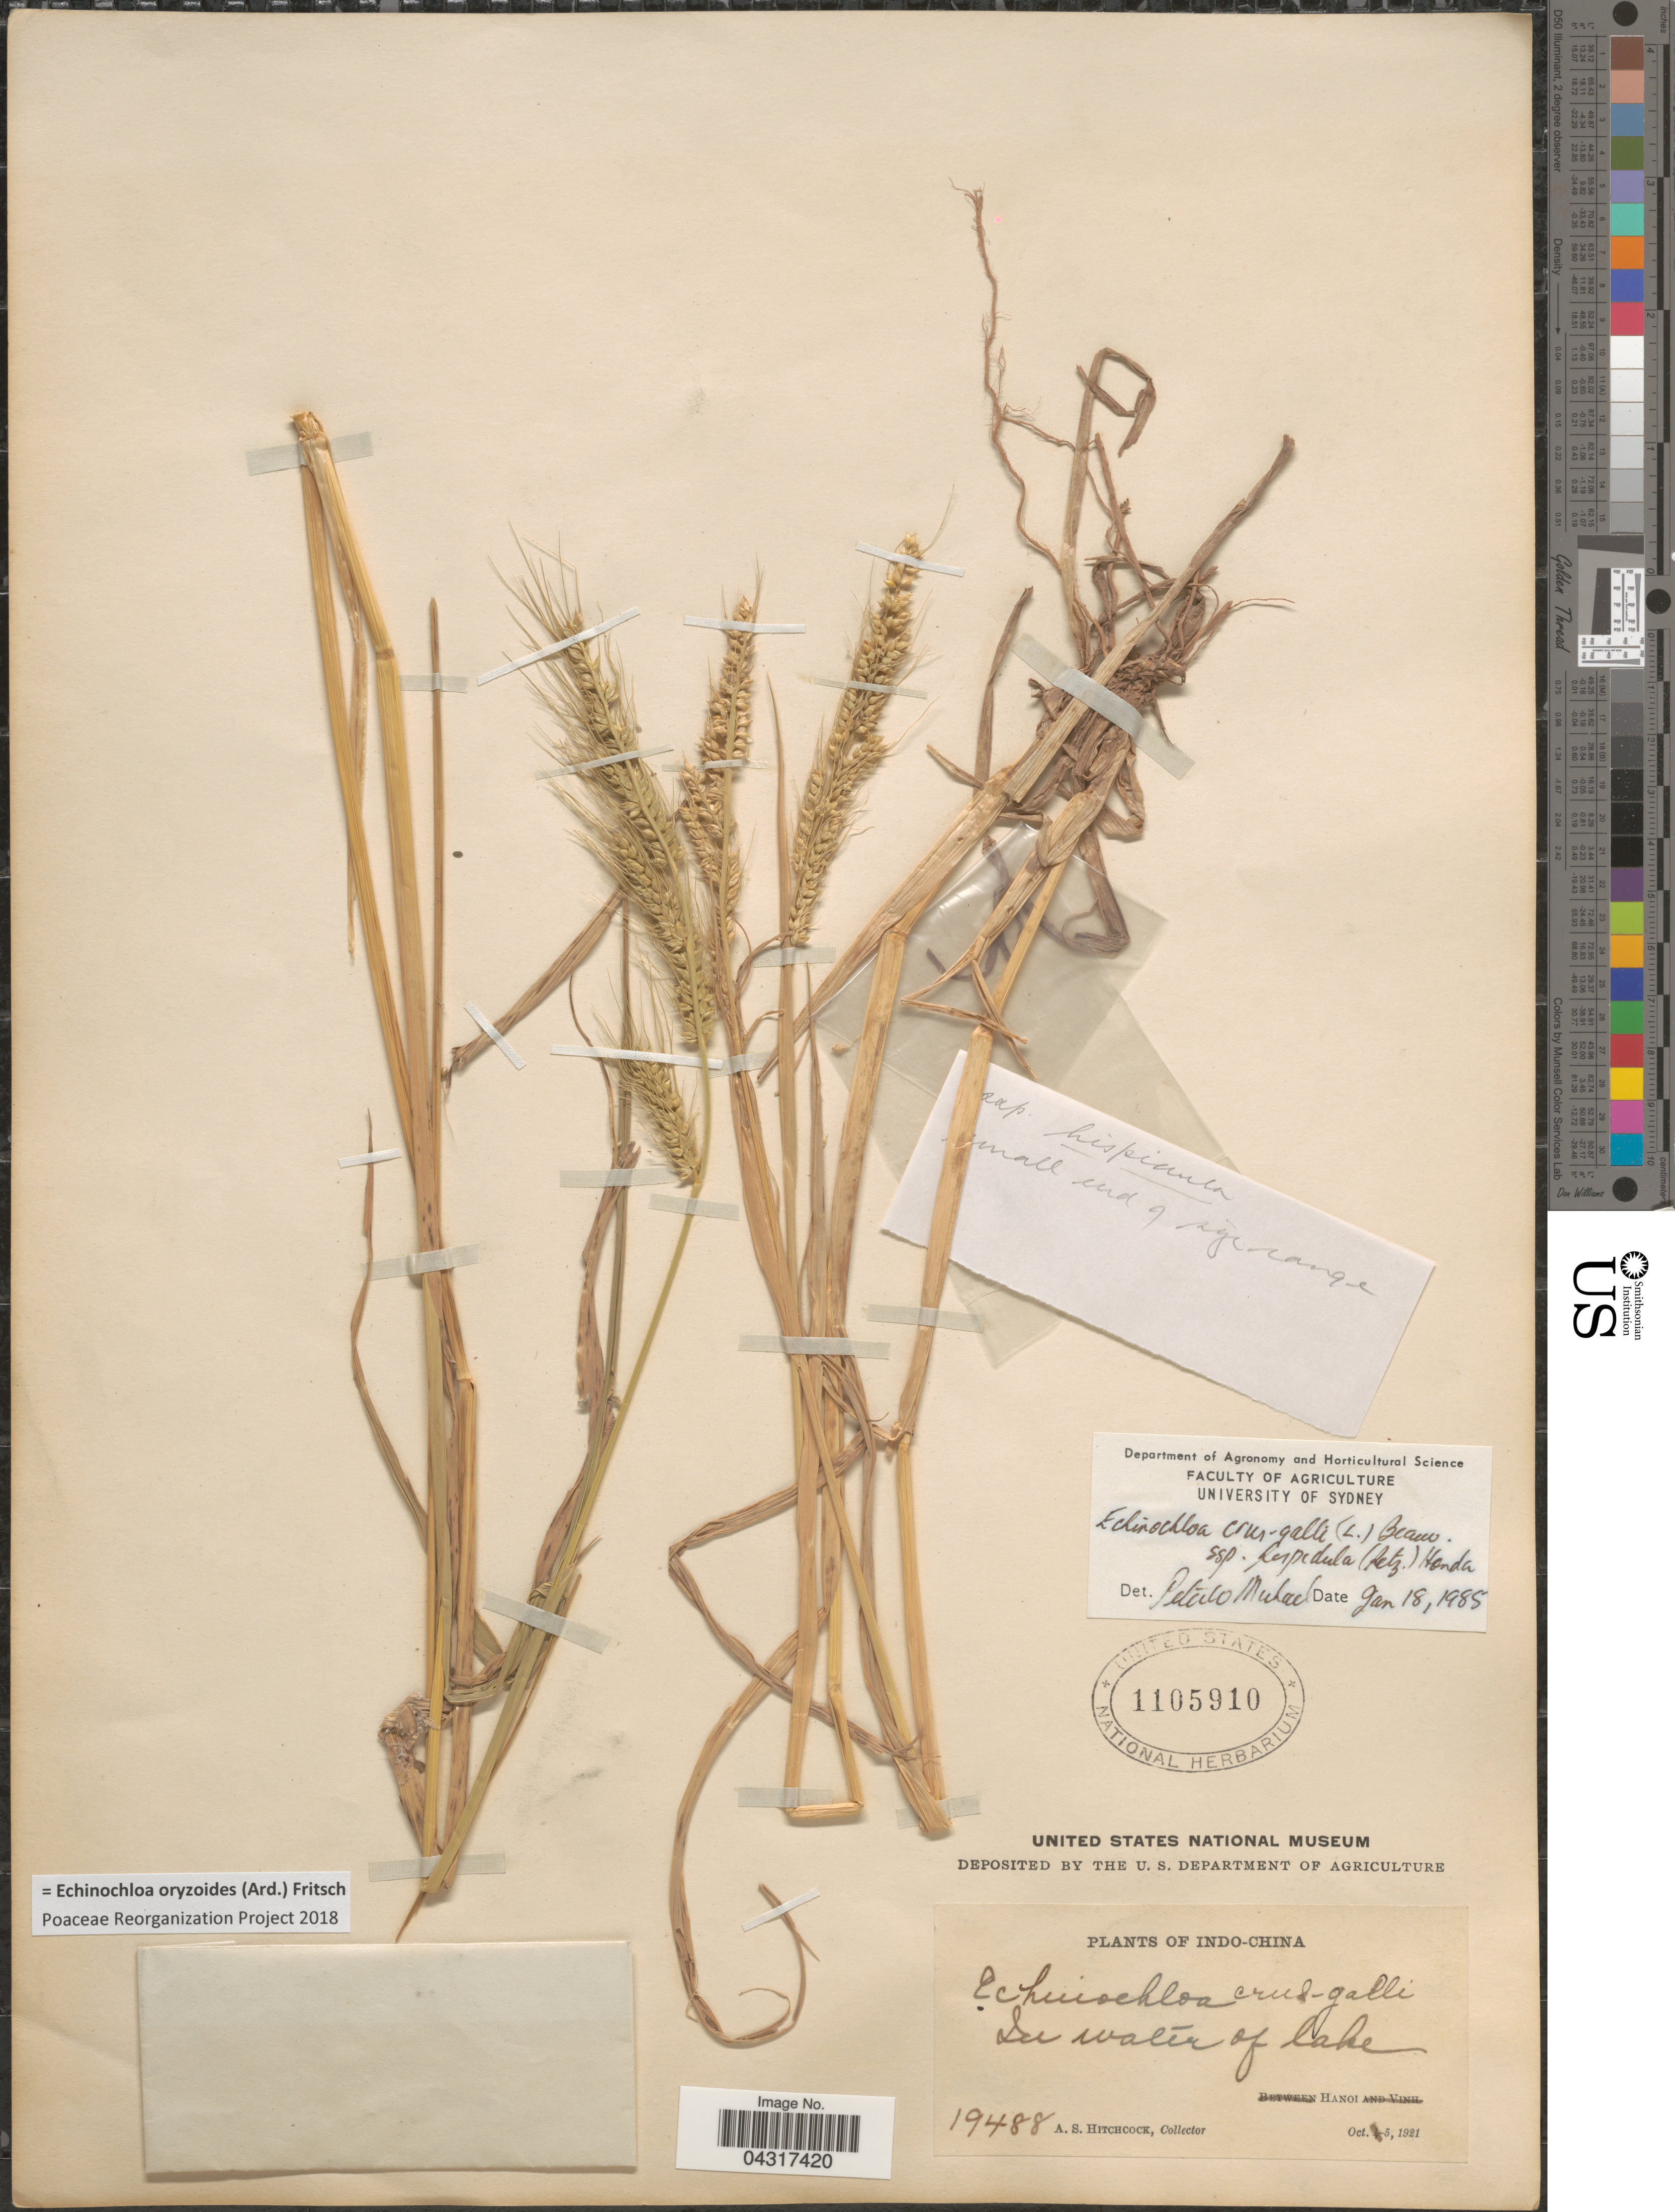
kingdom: Plantae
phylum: Tracheophyta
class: Liliopsida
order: Poales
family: Poaceae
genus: Echinochloa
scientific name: Echinochloa oryzoides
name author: (Ard.) Fritsch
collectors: A. S. Hitchcock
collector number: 19488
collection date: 1921-10-05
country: Vietnam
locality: Indo-China. In water of lake. Hanoi.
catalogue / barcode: US 1105910